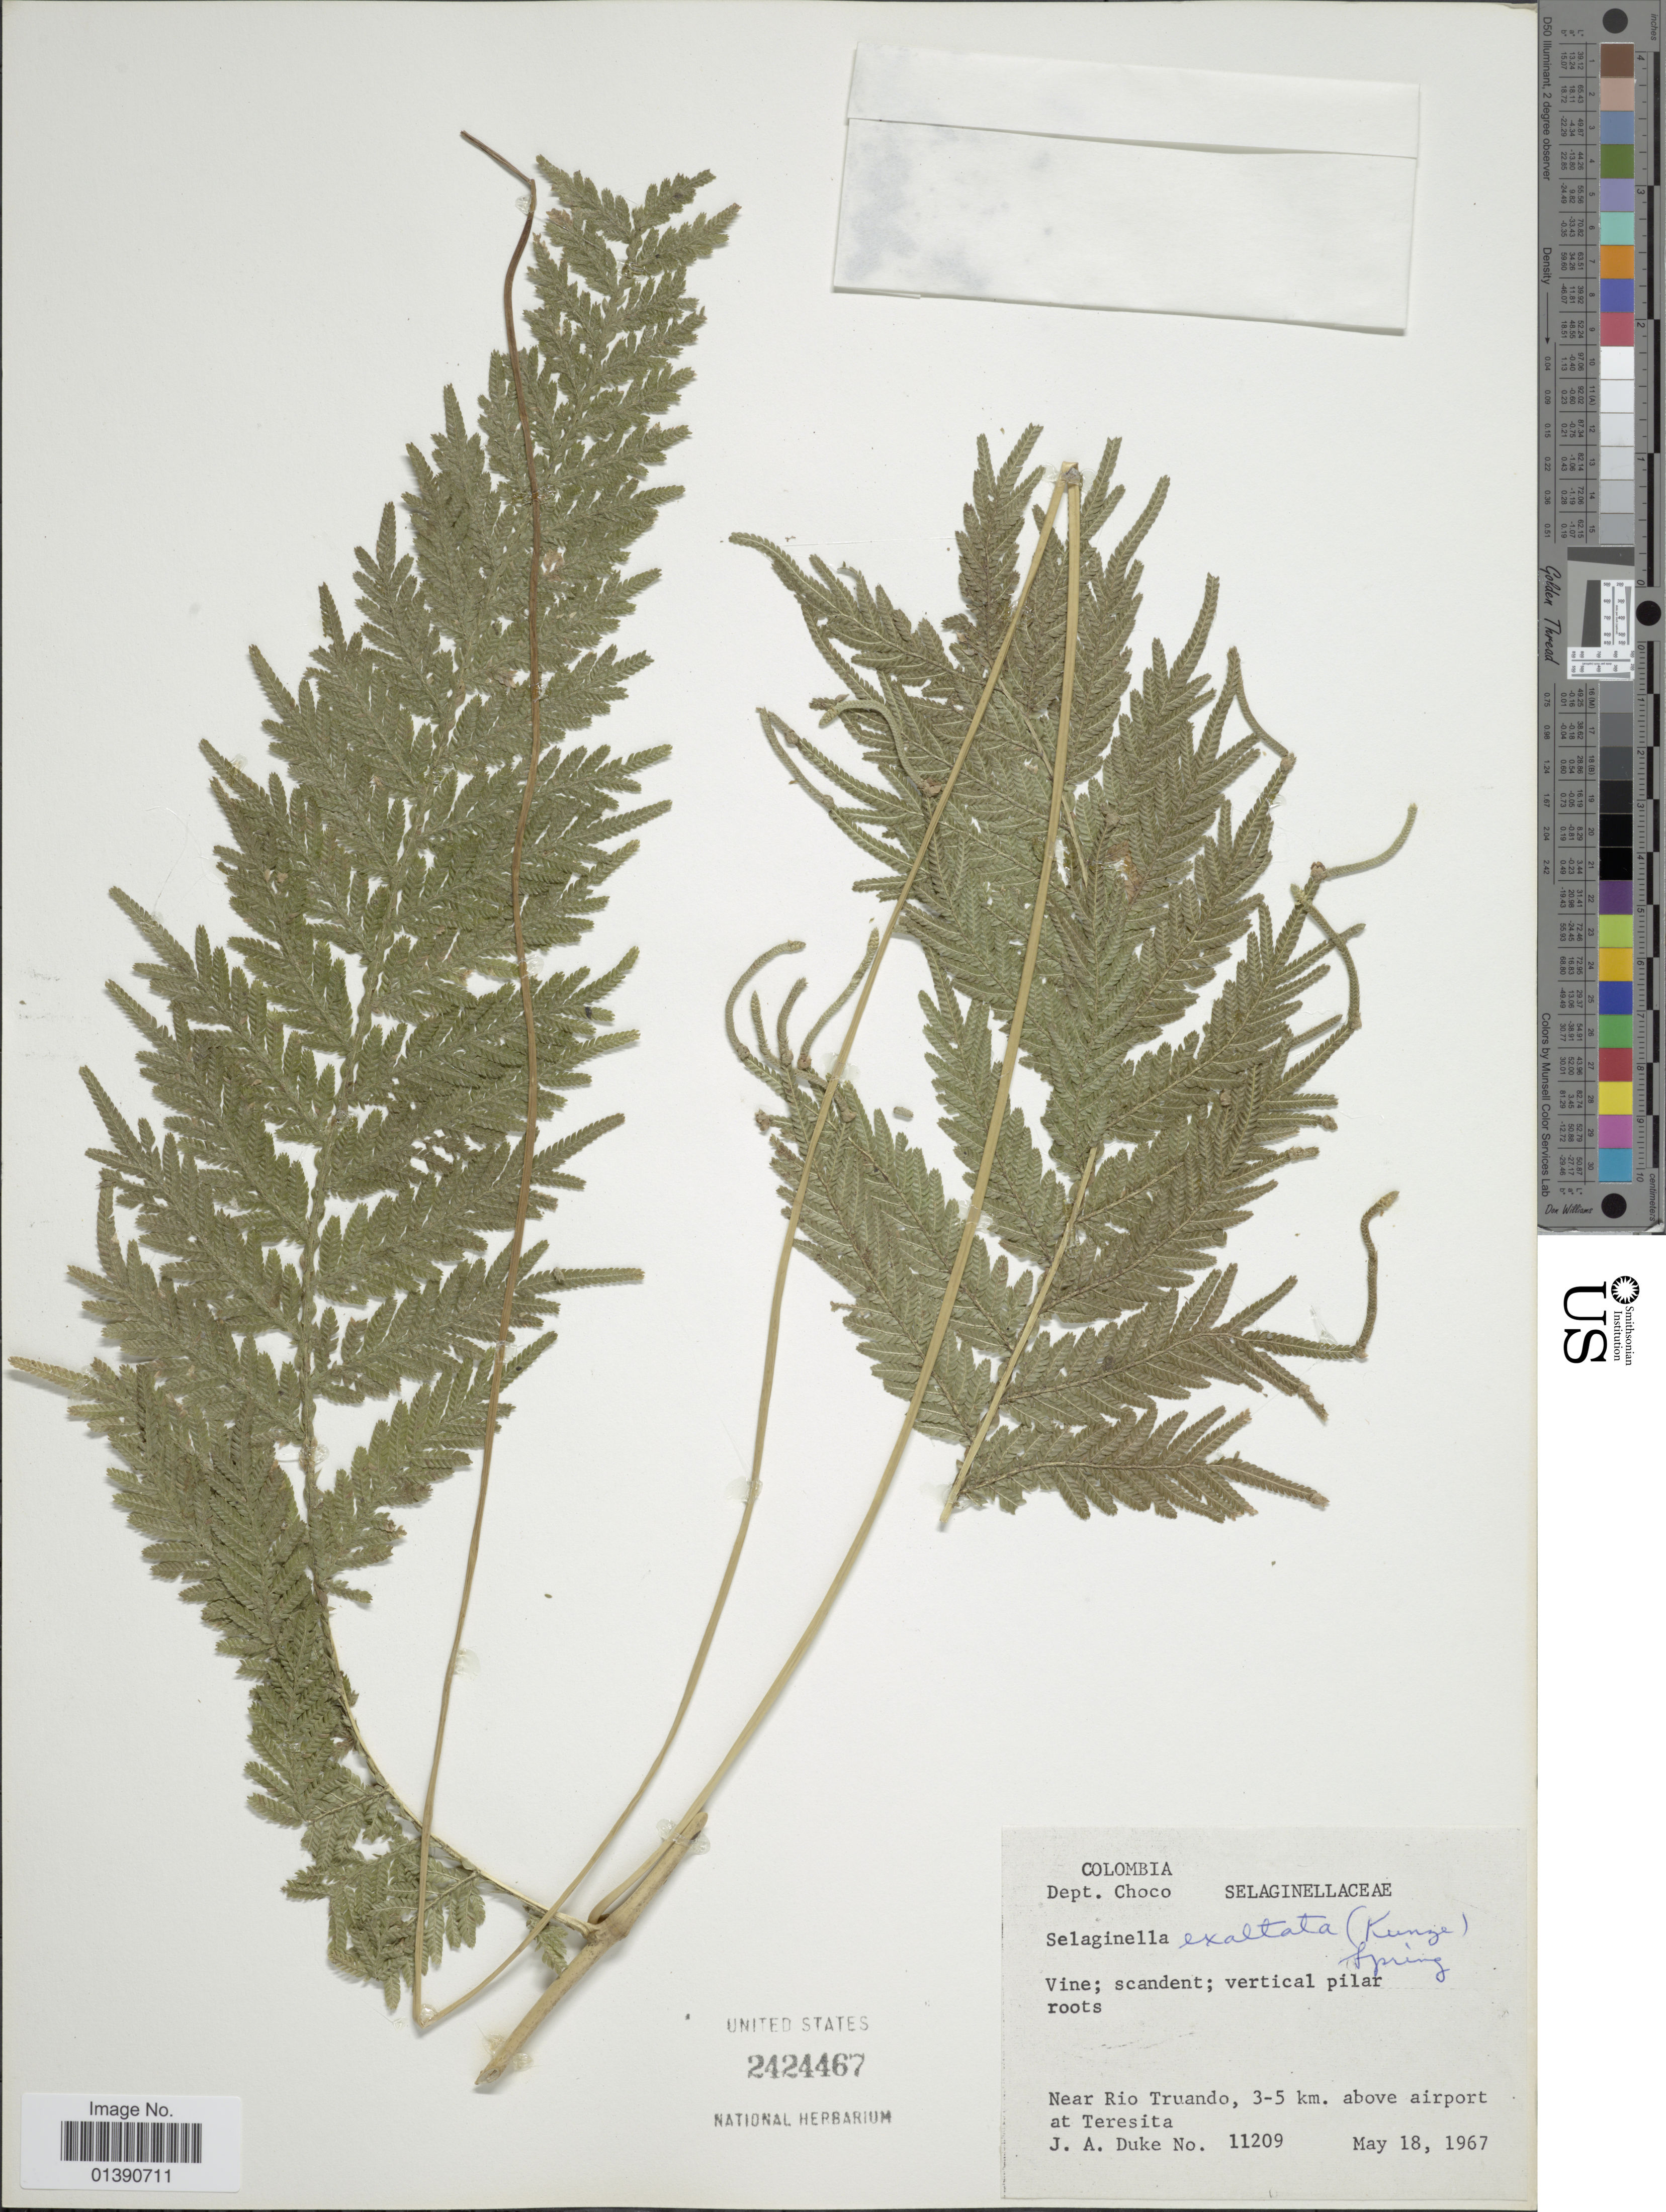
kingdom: Plantae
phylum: Tracheophyta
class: Lycopodiopsida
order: Selaginellales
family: Selaginellaceae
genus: Selaginella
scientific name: Selaginella exaltata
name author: (Kunze) Spring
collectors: J. A. Duke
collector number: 11209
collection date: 1967-05-18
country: Colombia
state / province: Chocó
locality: Near Rio Truando, 3-5 km above airport at Teresita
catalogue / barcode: US 2424467